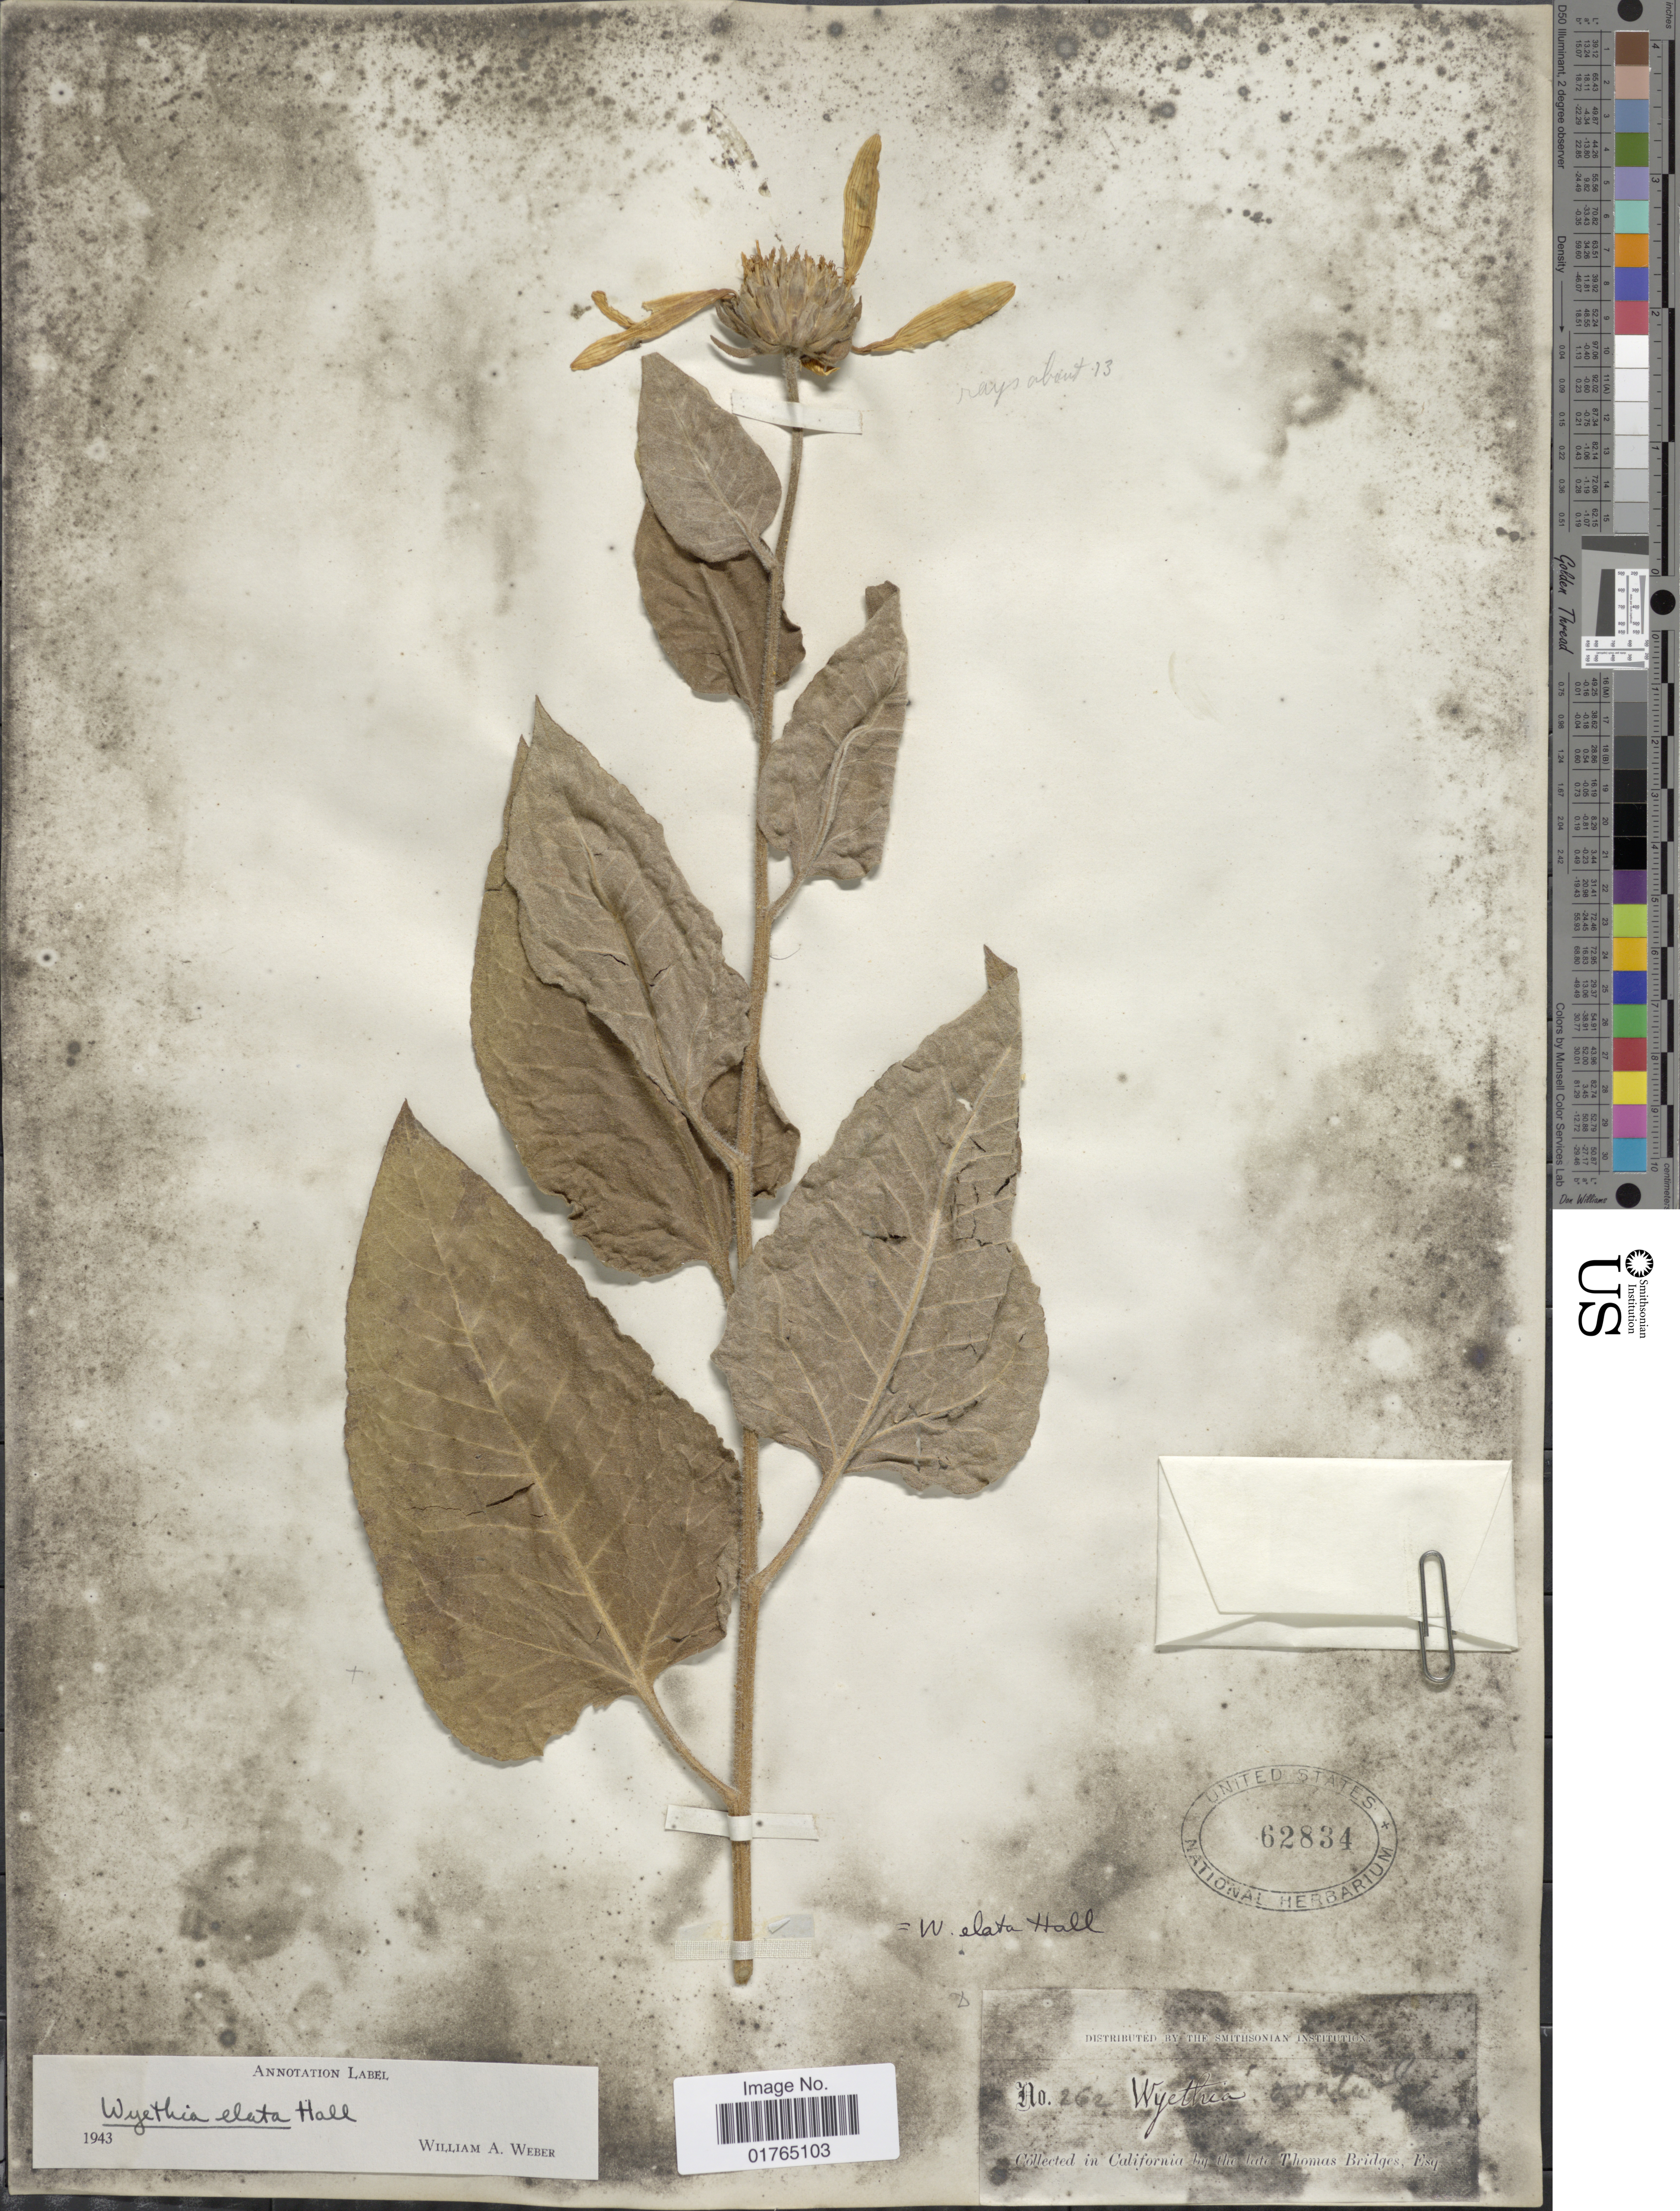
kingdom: Plantae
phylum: Tracheophyta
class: Magnoliopsida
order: Asterales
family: Asteraceae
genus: Wyethia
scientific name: Wyethia elata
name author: H.M. Hall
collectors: T. Bridges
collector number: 262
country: United States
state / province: California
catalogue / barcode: US 62834